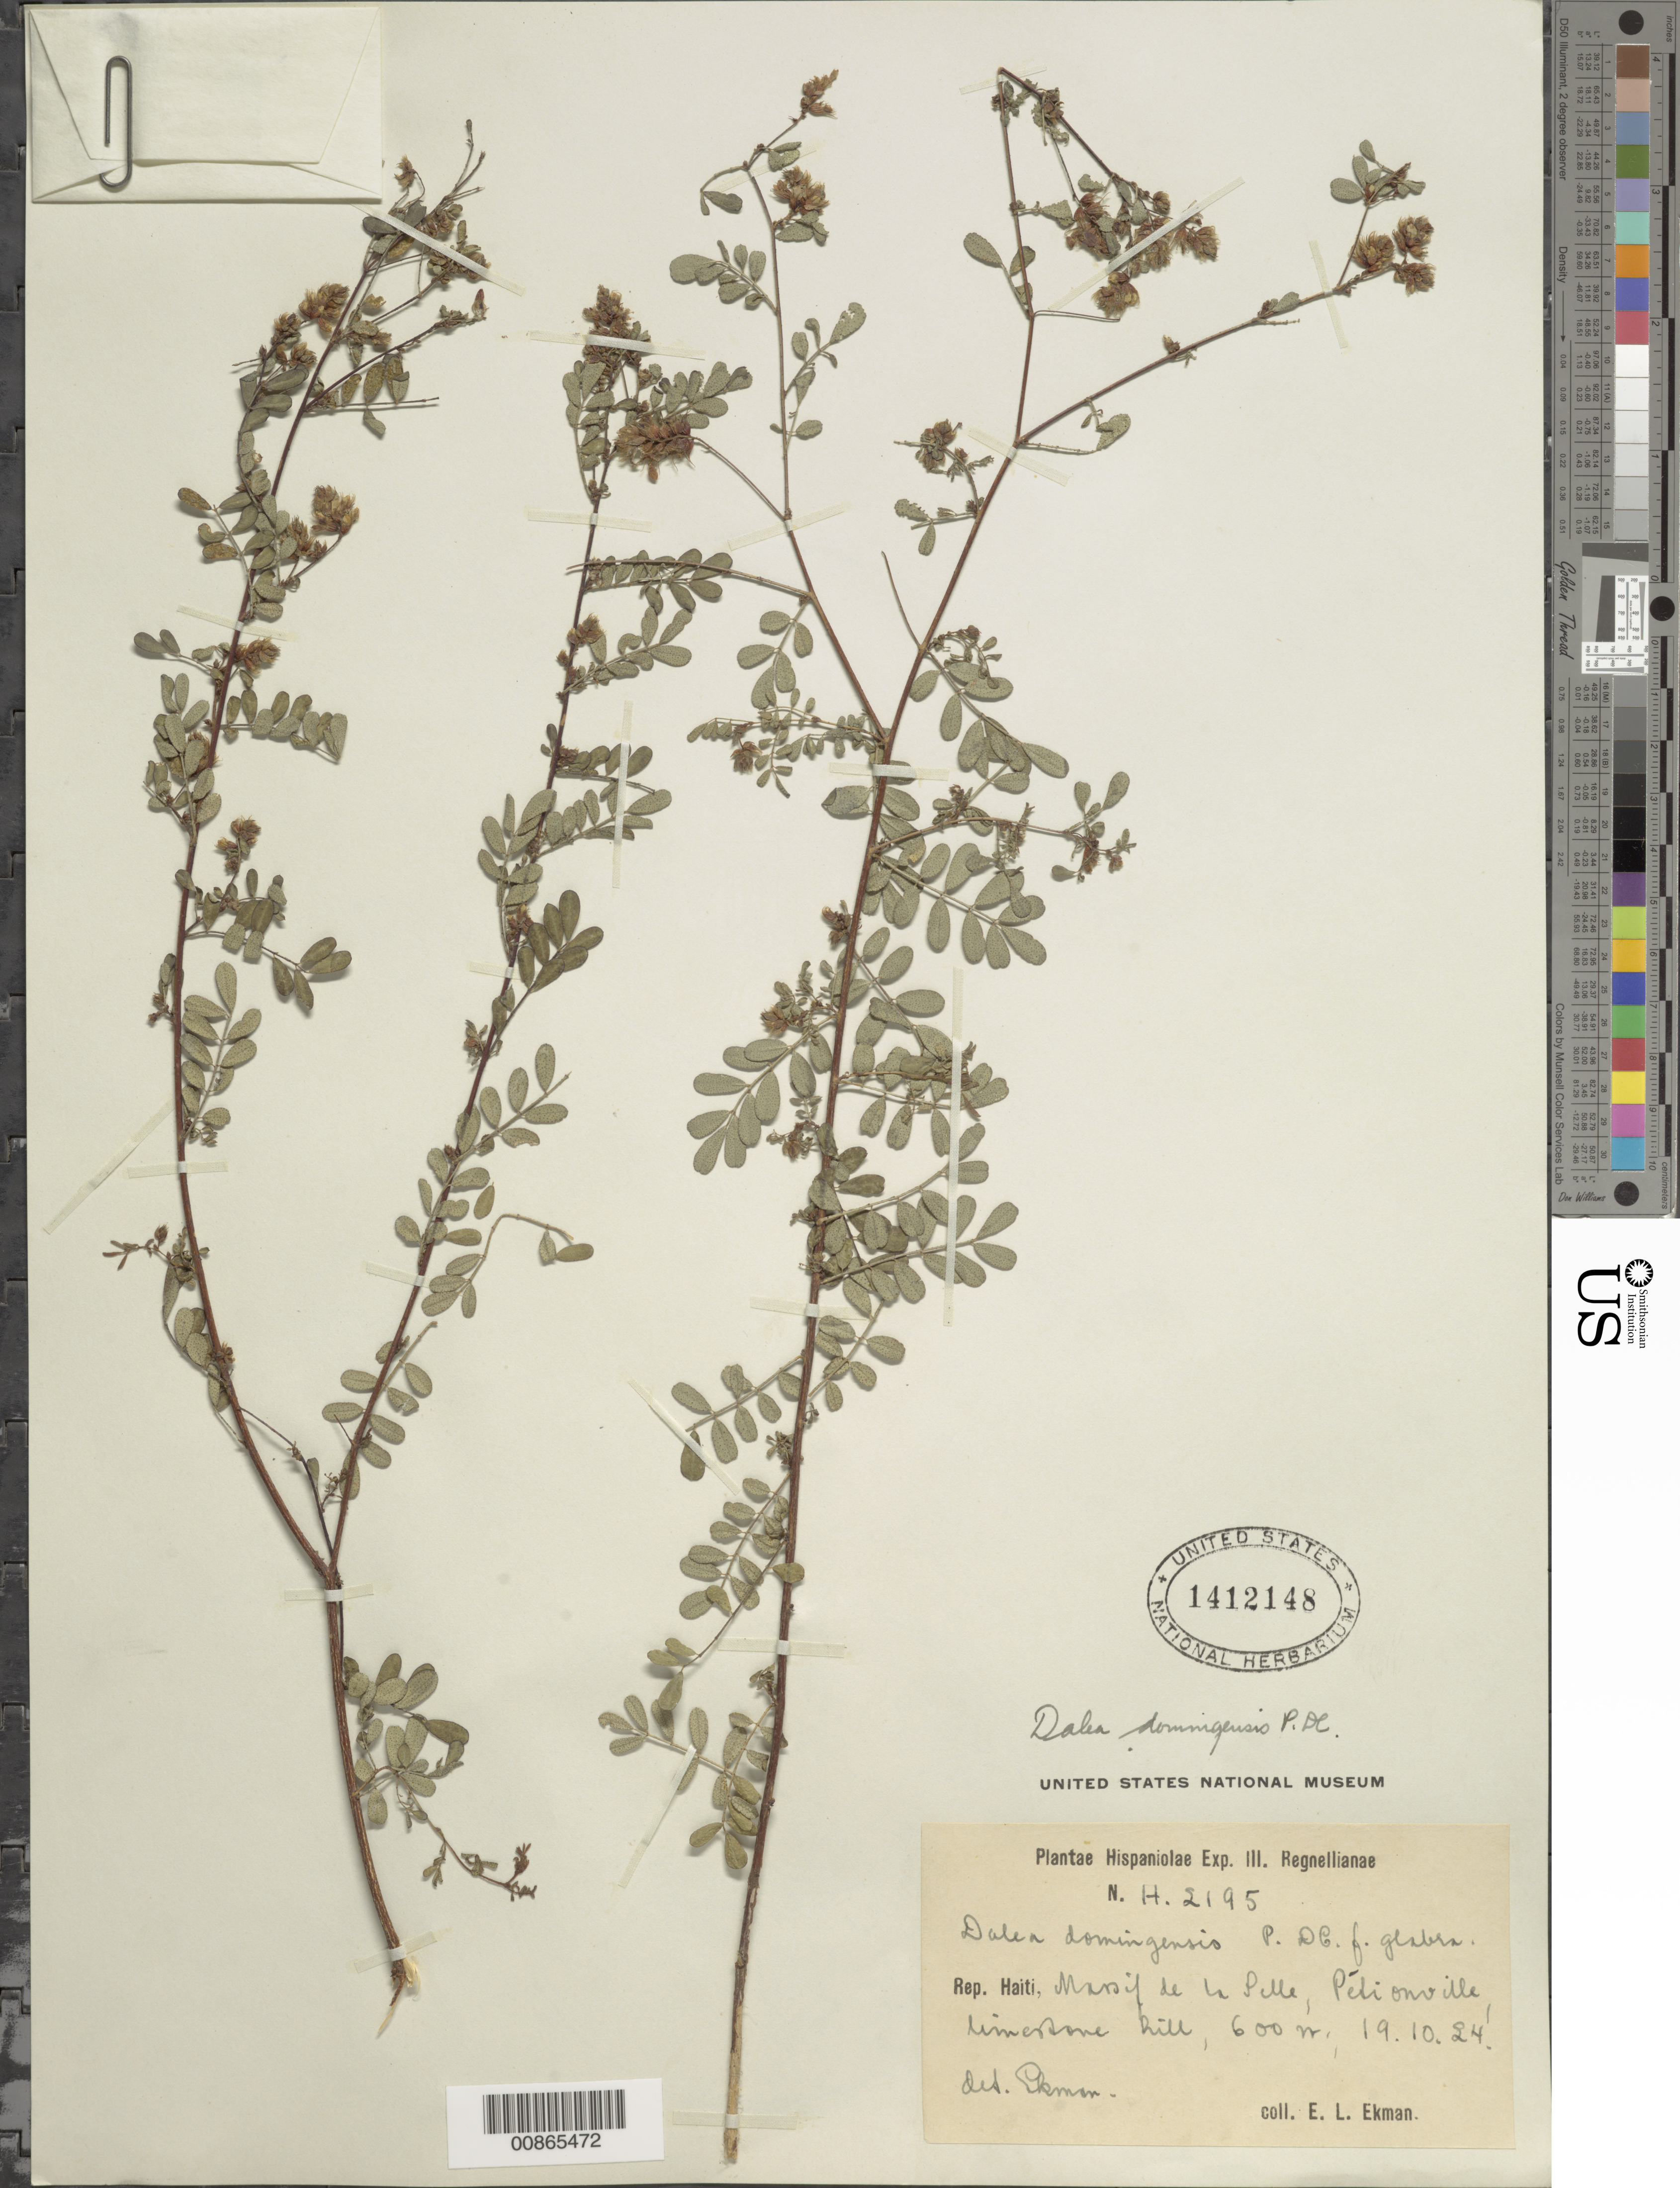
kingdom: Plantae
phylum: Tracheophyta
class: Magnoliopsida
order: Fabales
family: Fabaceae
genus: Dalea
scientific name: Dalea carthagenensis var. carthagenensis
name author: (Jacq.) J.F. Macbr.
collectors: E. L. Ekman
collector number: H 2195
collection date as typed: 19 Oct 1924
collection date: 1924-10-19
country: Haiti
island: Hispaniola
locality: Massif de la Selle, Pétionville.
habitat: Limestone hill.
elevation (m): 600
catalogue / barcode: US 1412148